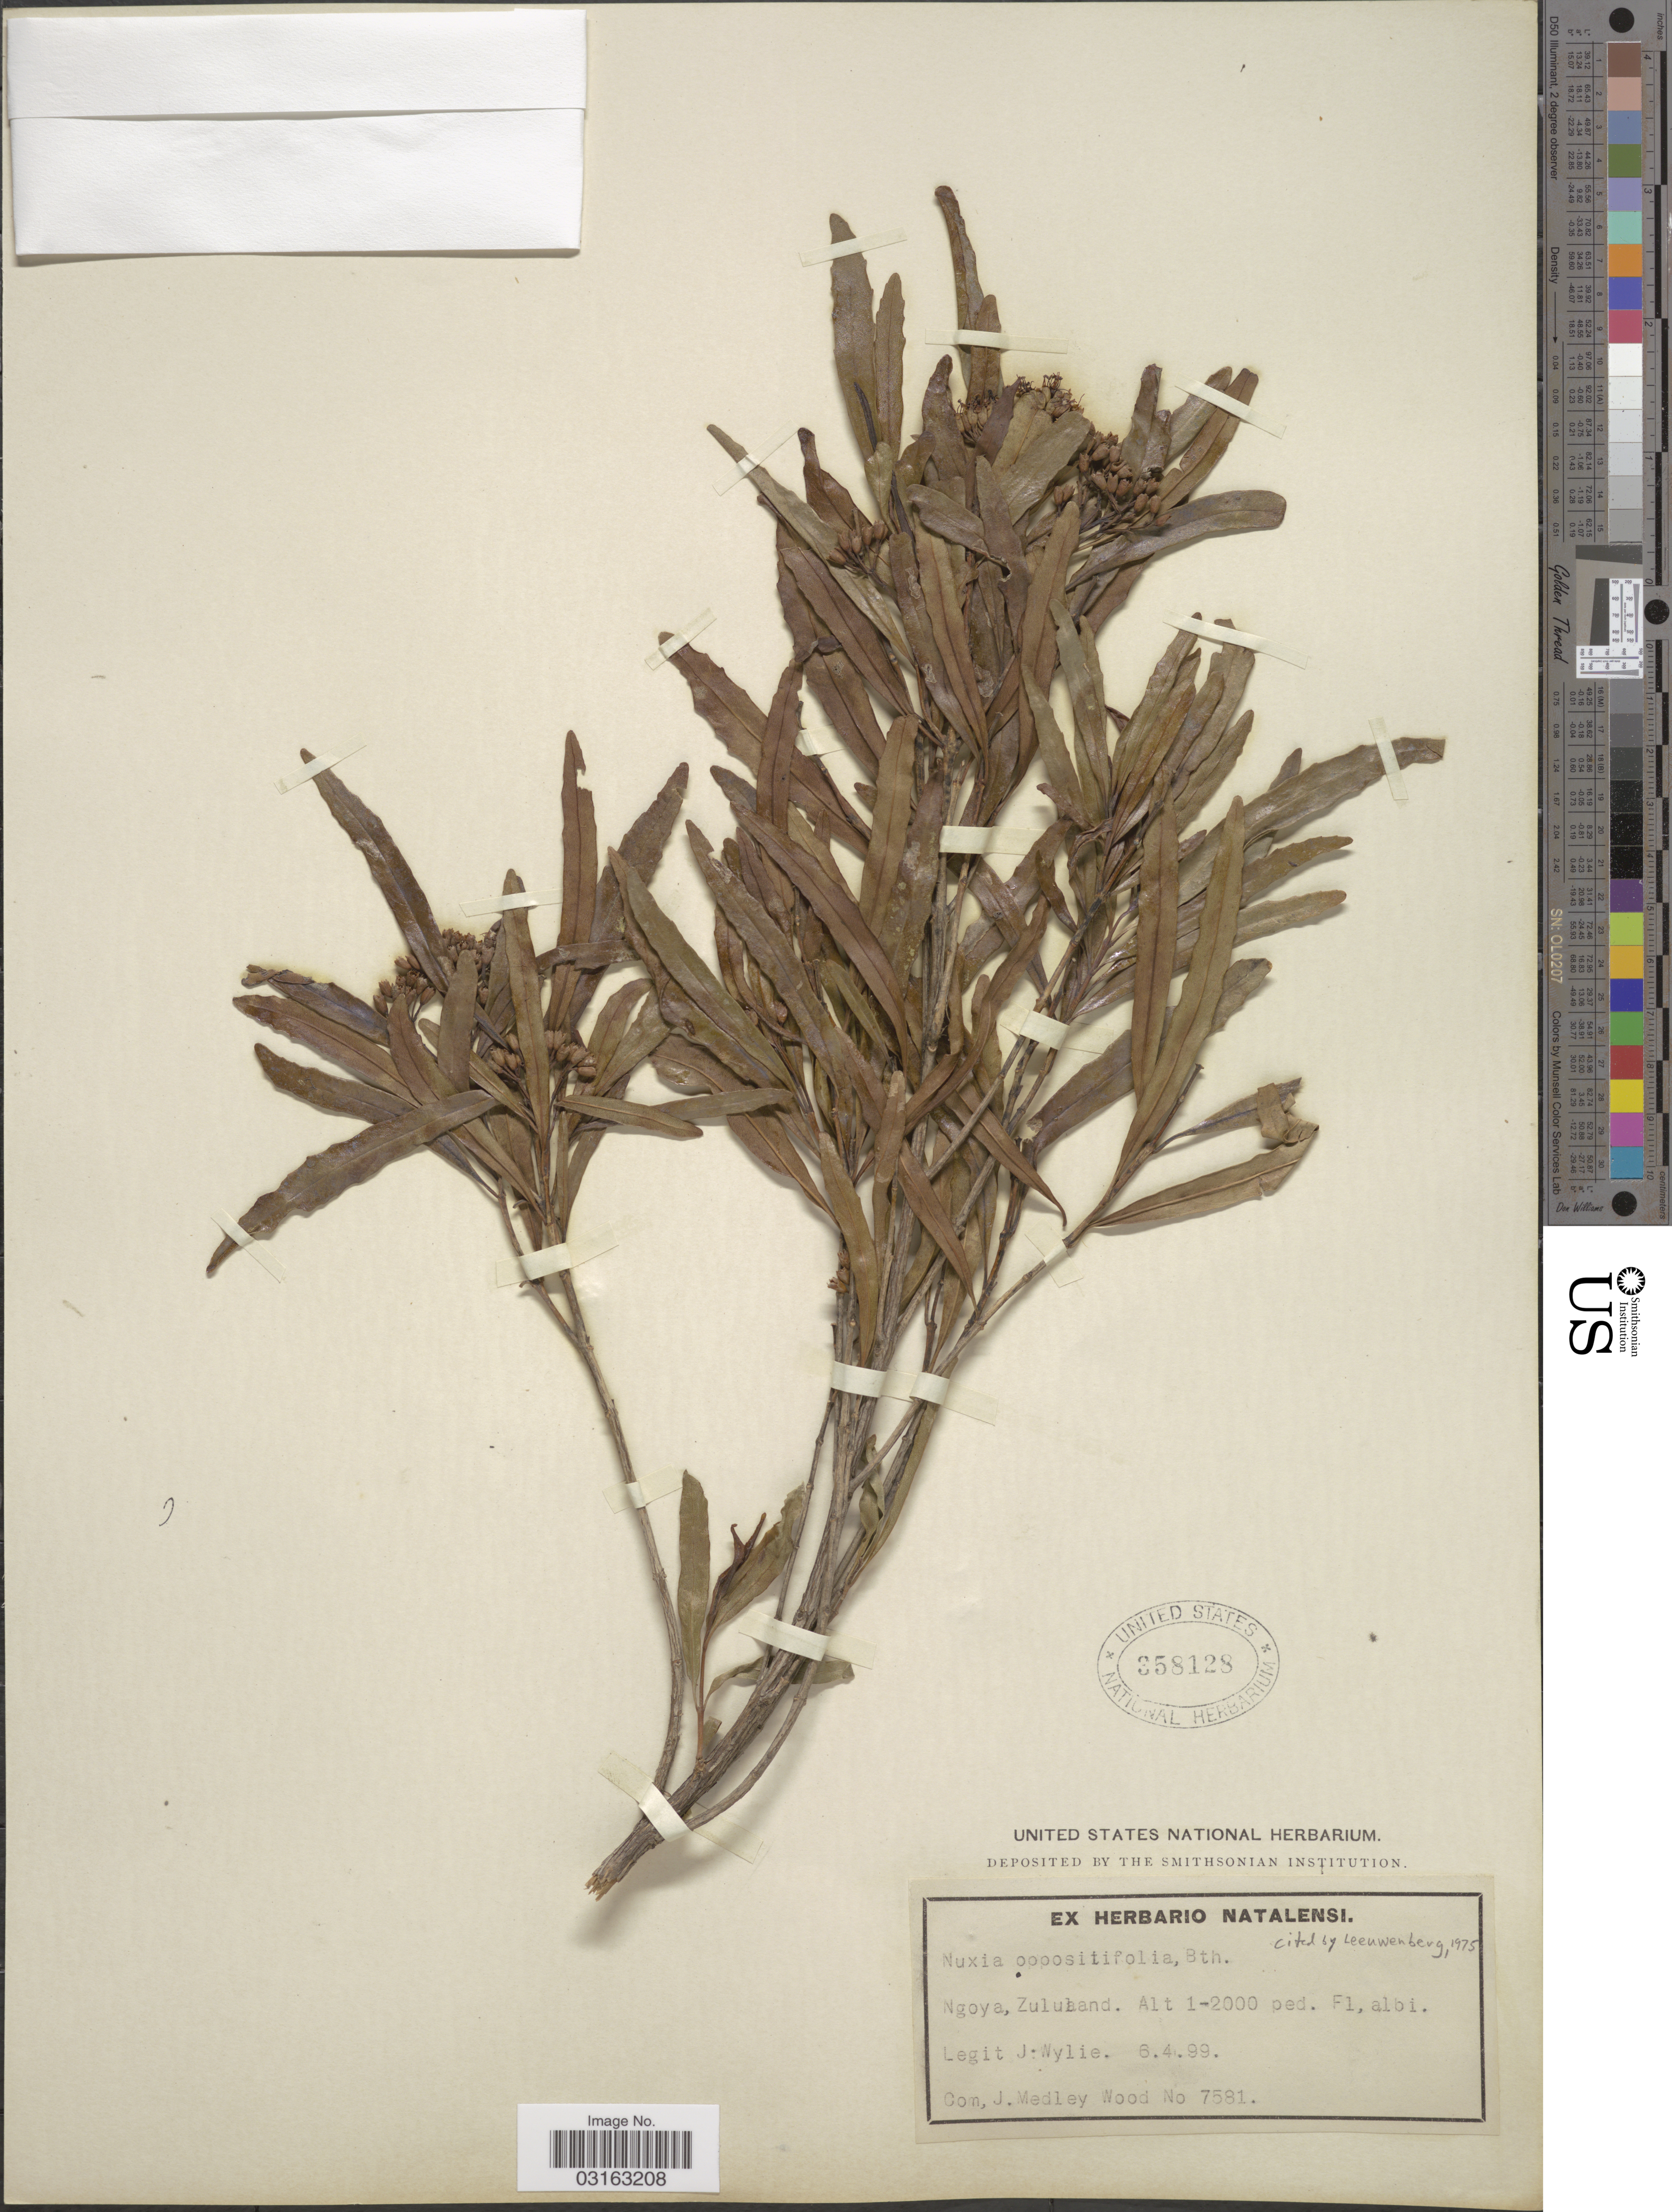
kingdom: Plantae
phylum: Tracheophyta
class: Magnoliopsida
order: Lamiales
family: Stilbaceae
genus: Nuxia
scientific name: Nuxia oppositifolia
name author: (Hochst.) Benth.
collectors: J. Wylie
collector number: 7581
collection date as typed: Transcribed d/m/y: 6/4/99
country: South Africa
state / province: KwaZulu-Natal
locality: Ngoya, Zululand.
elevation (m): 305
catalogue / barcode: US 358128